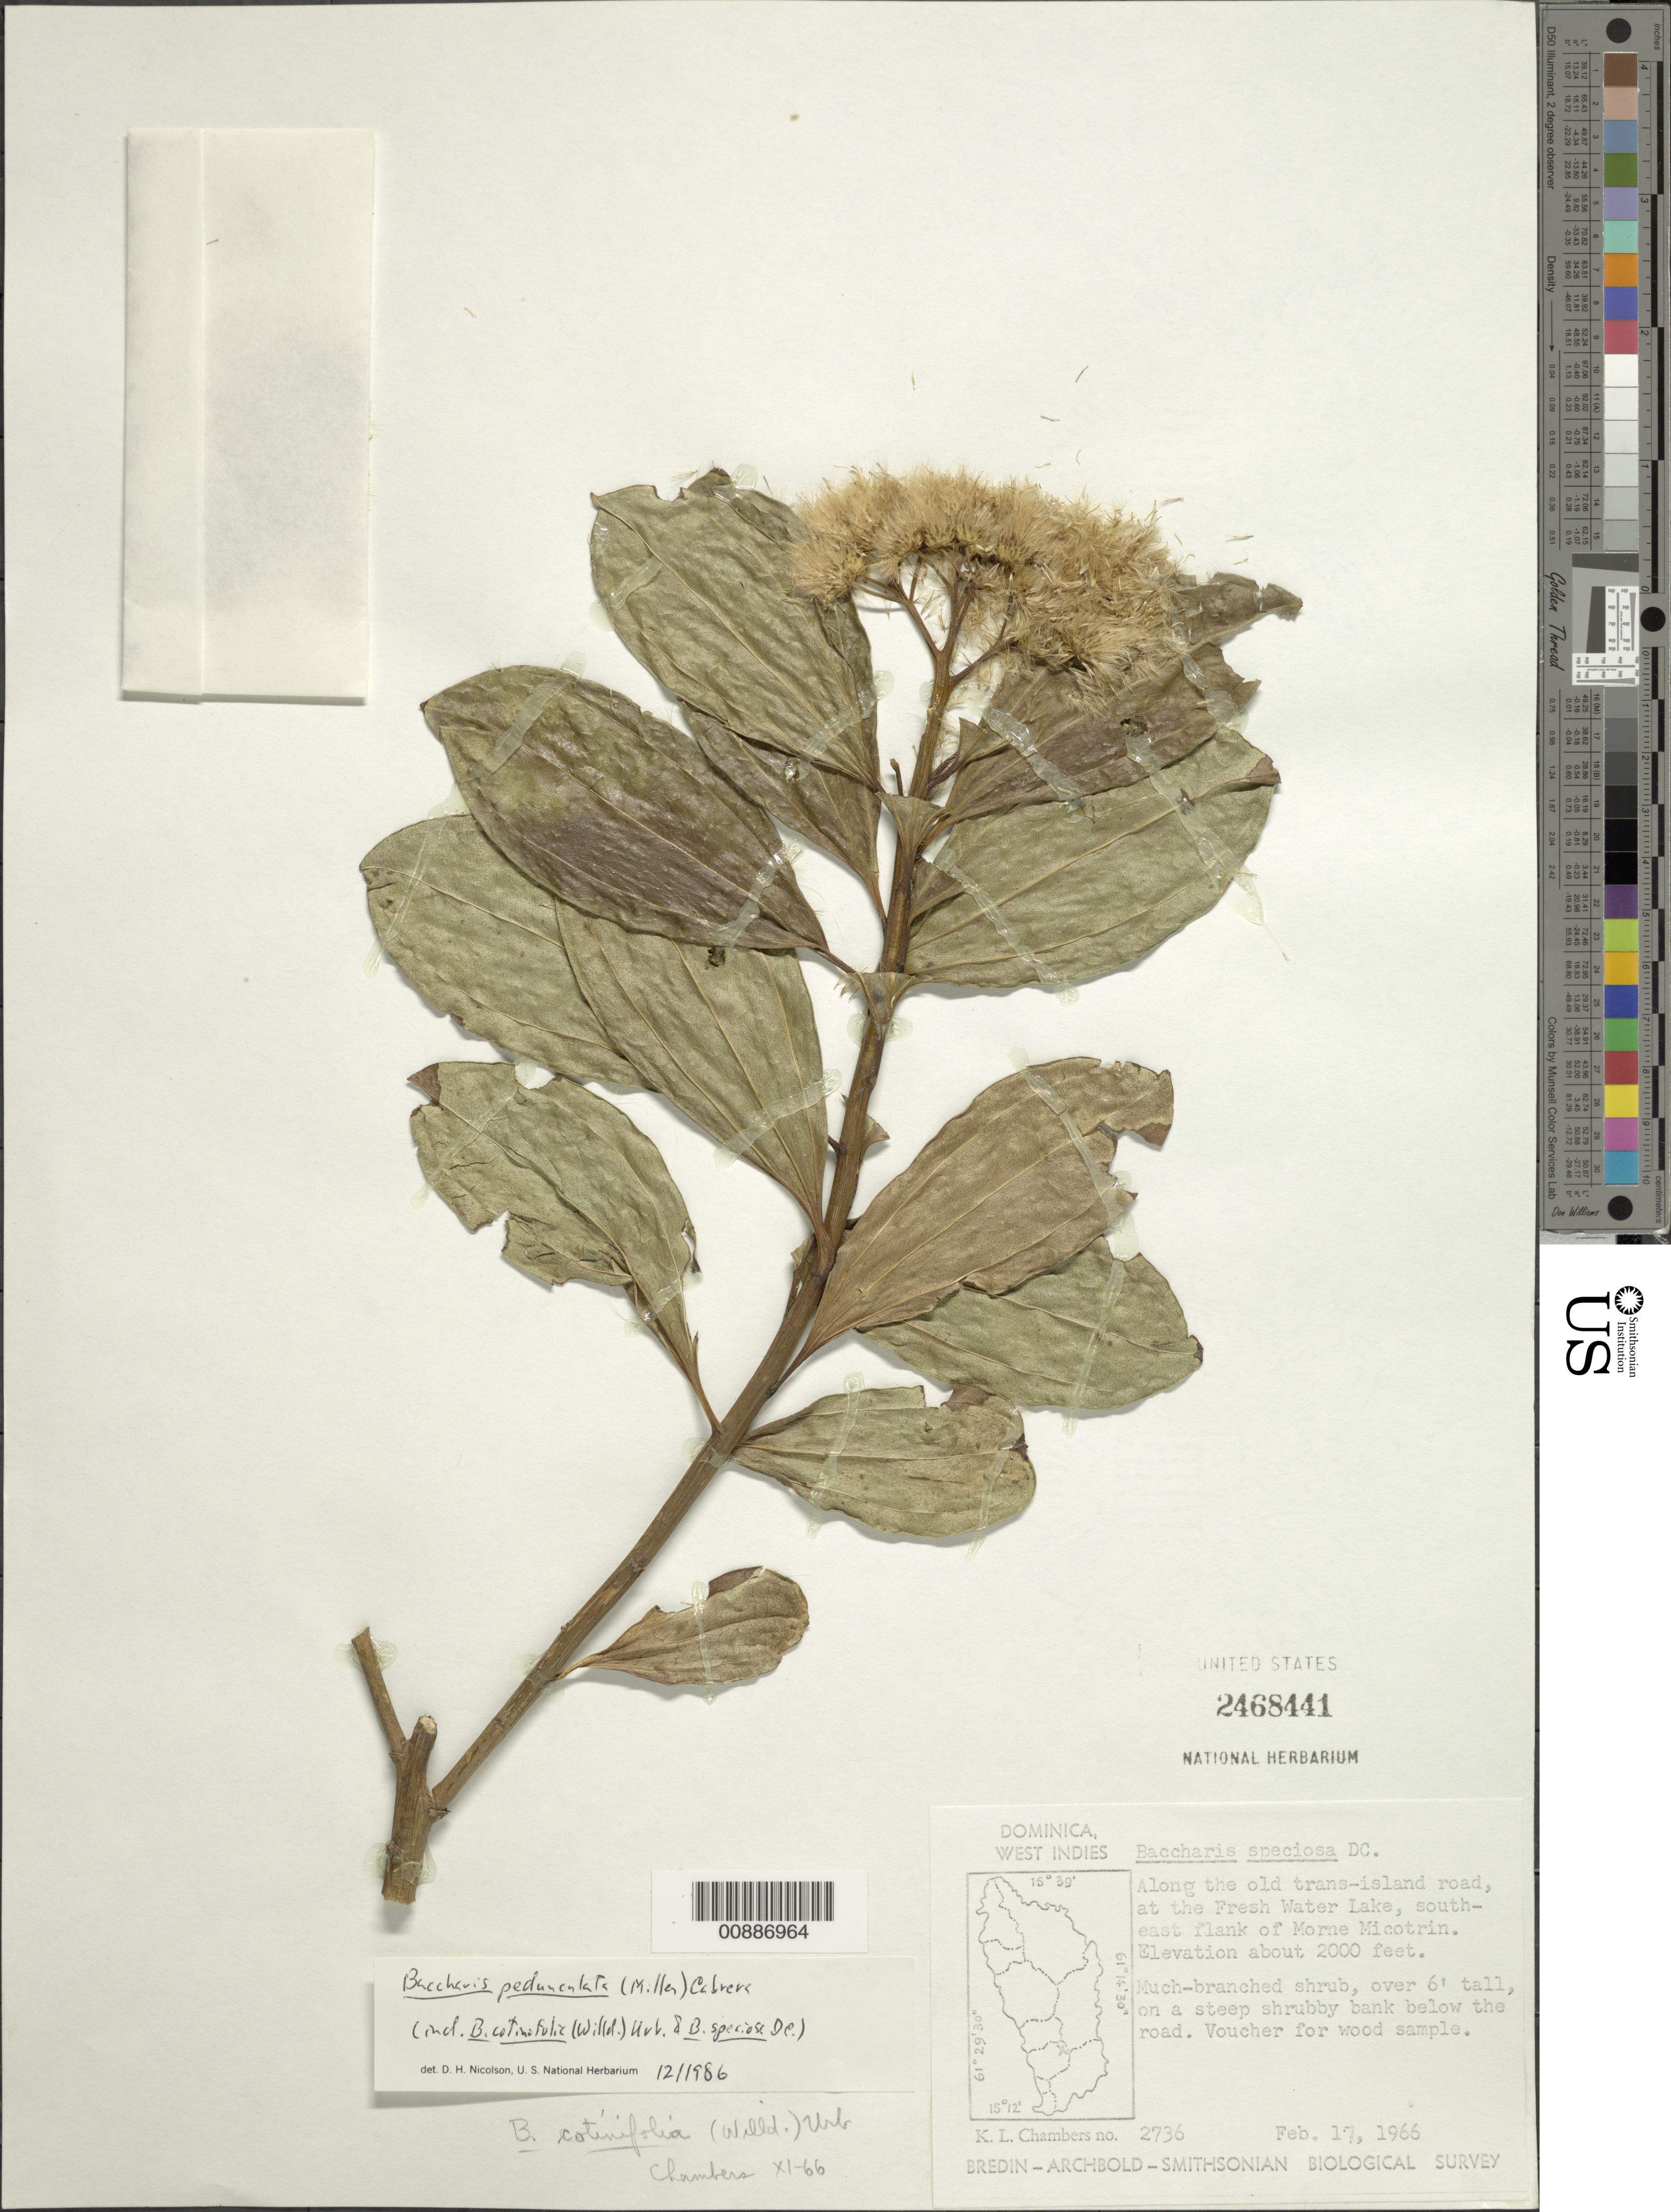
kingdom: Plantae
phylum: Tracheophyta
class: Magnoliopsida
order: Asterales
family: Asteraceae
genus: Baccharis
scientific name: Baccharis pedunculata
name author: (Mill.) Cabrera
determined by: Nicolson, Dan H.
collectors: K. L. Chambers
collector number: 2736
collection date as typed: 17 Feb 1966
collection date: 1966-02-17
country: Dominica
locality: Along old trans-island road, at the Fresh Water lake, southeast flank of Morne Micotrin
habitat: Along road, at lake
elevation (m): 610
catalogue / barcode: US 2468441